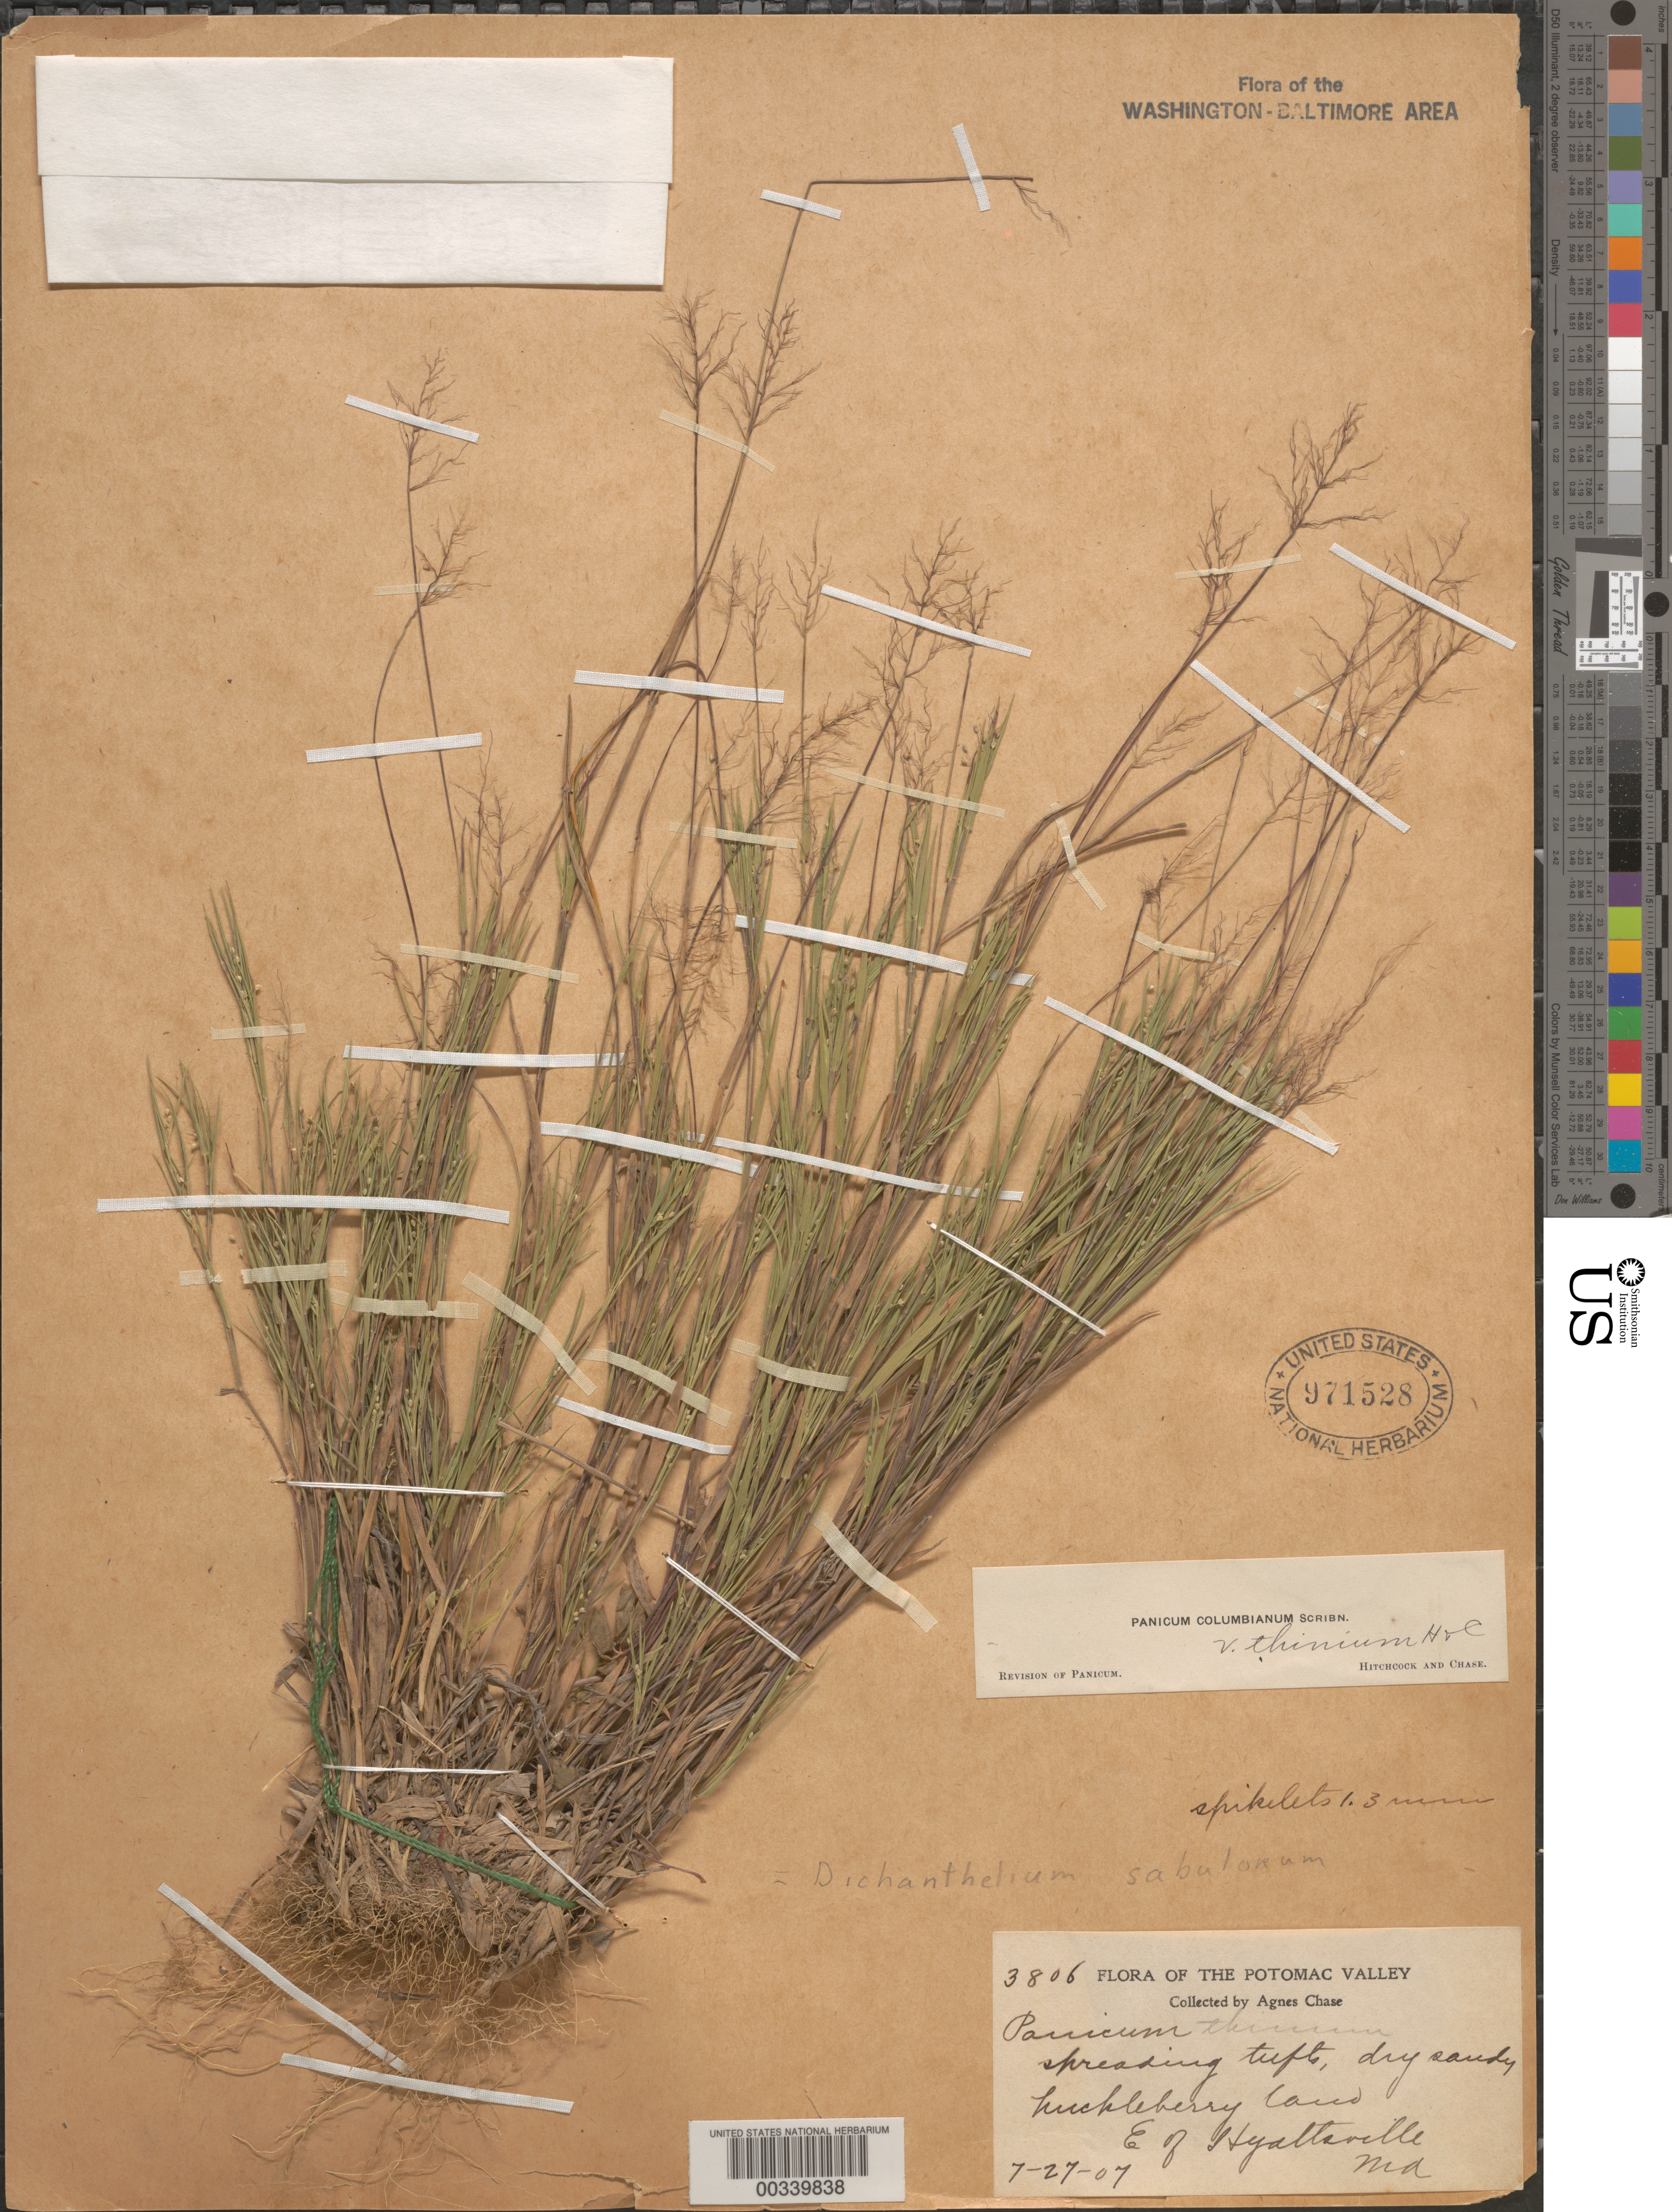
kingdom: Plantae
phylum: Tracheophyta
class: Liliopsida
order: Poales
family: Poaceae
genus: Dichanthelium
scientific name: Dichanthelium sabulorum var. thinium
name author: (Hitchc. & Chase) Gould & C.A. Clark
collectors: A. Chase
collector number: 3806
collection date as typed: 27 Jul 1907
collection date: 1907-07-27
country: United States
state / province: Maryland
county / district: Prince George's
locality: E of Hyattsville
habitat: Dry, sandy huckleberry land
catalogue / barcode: US 971528